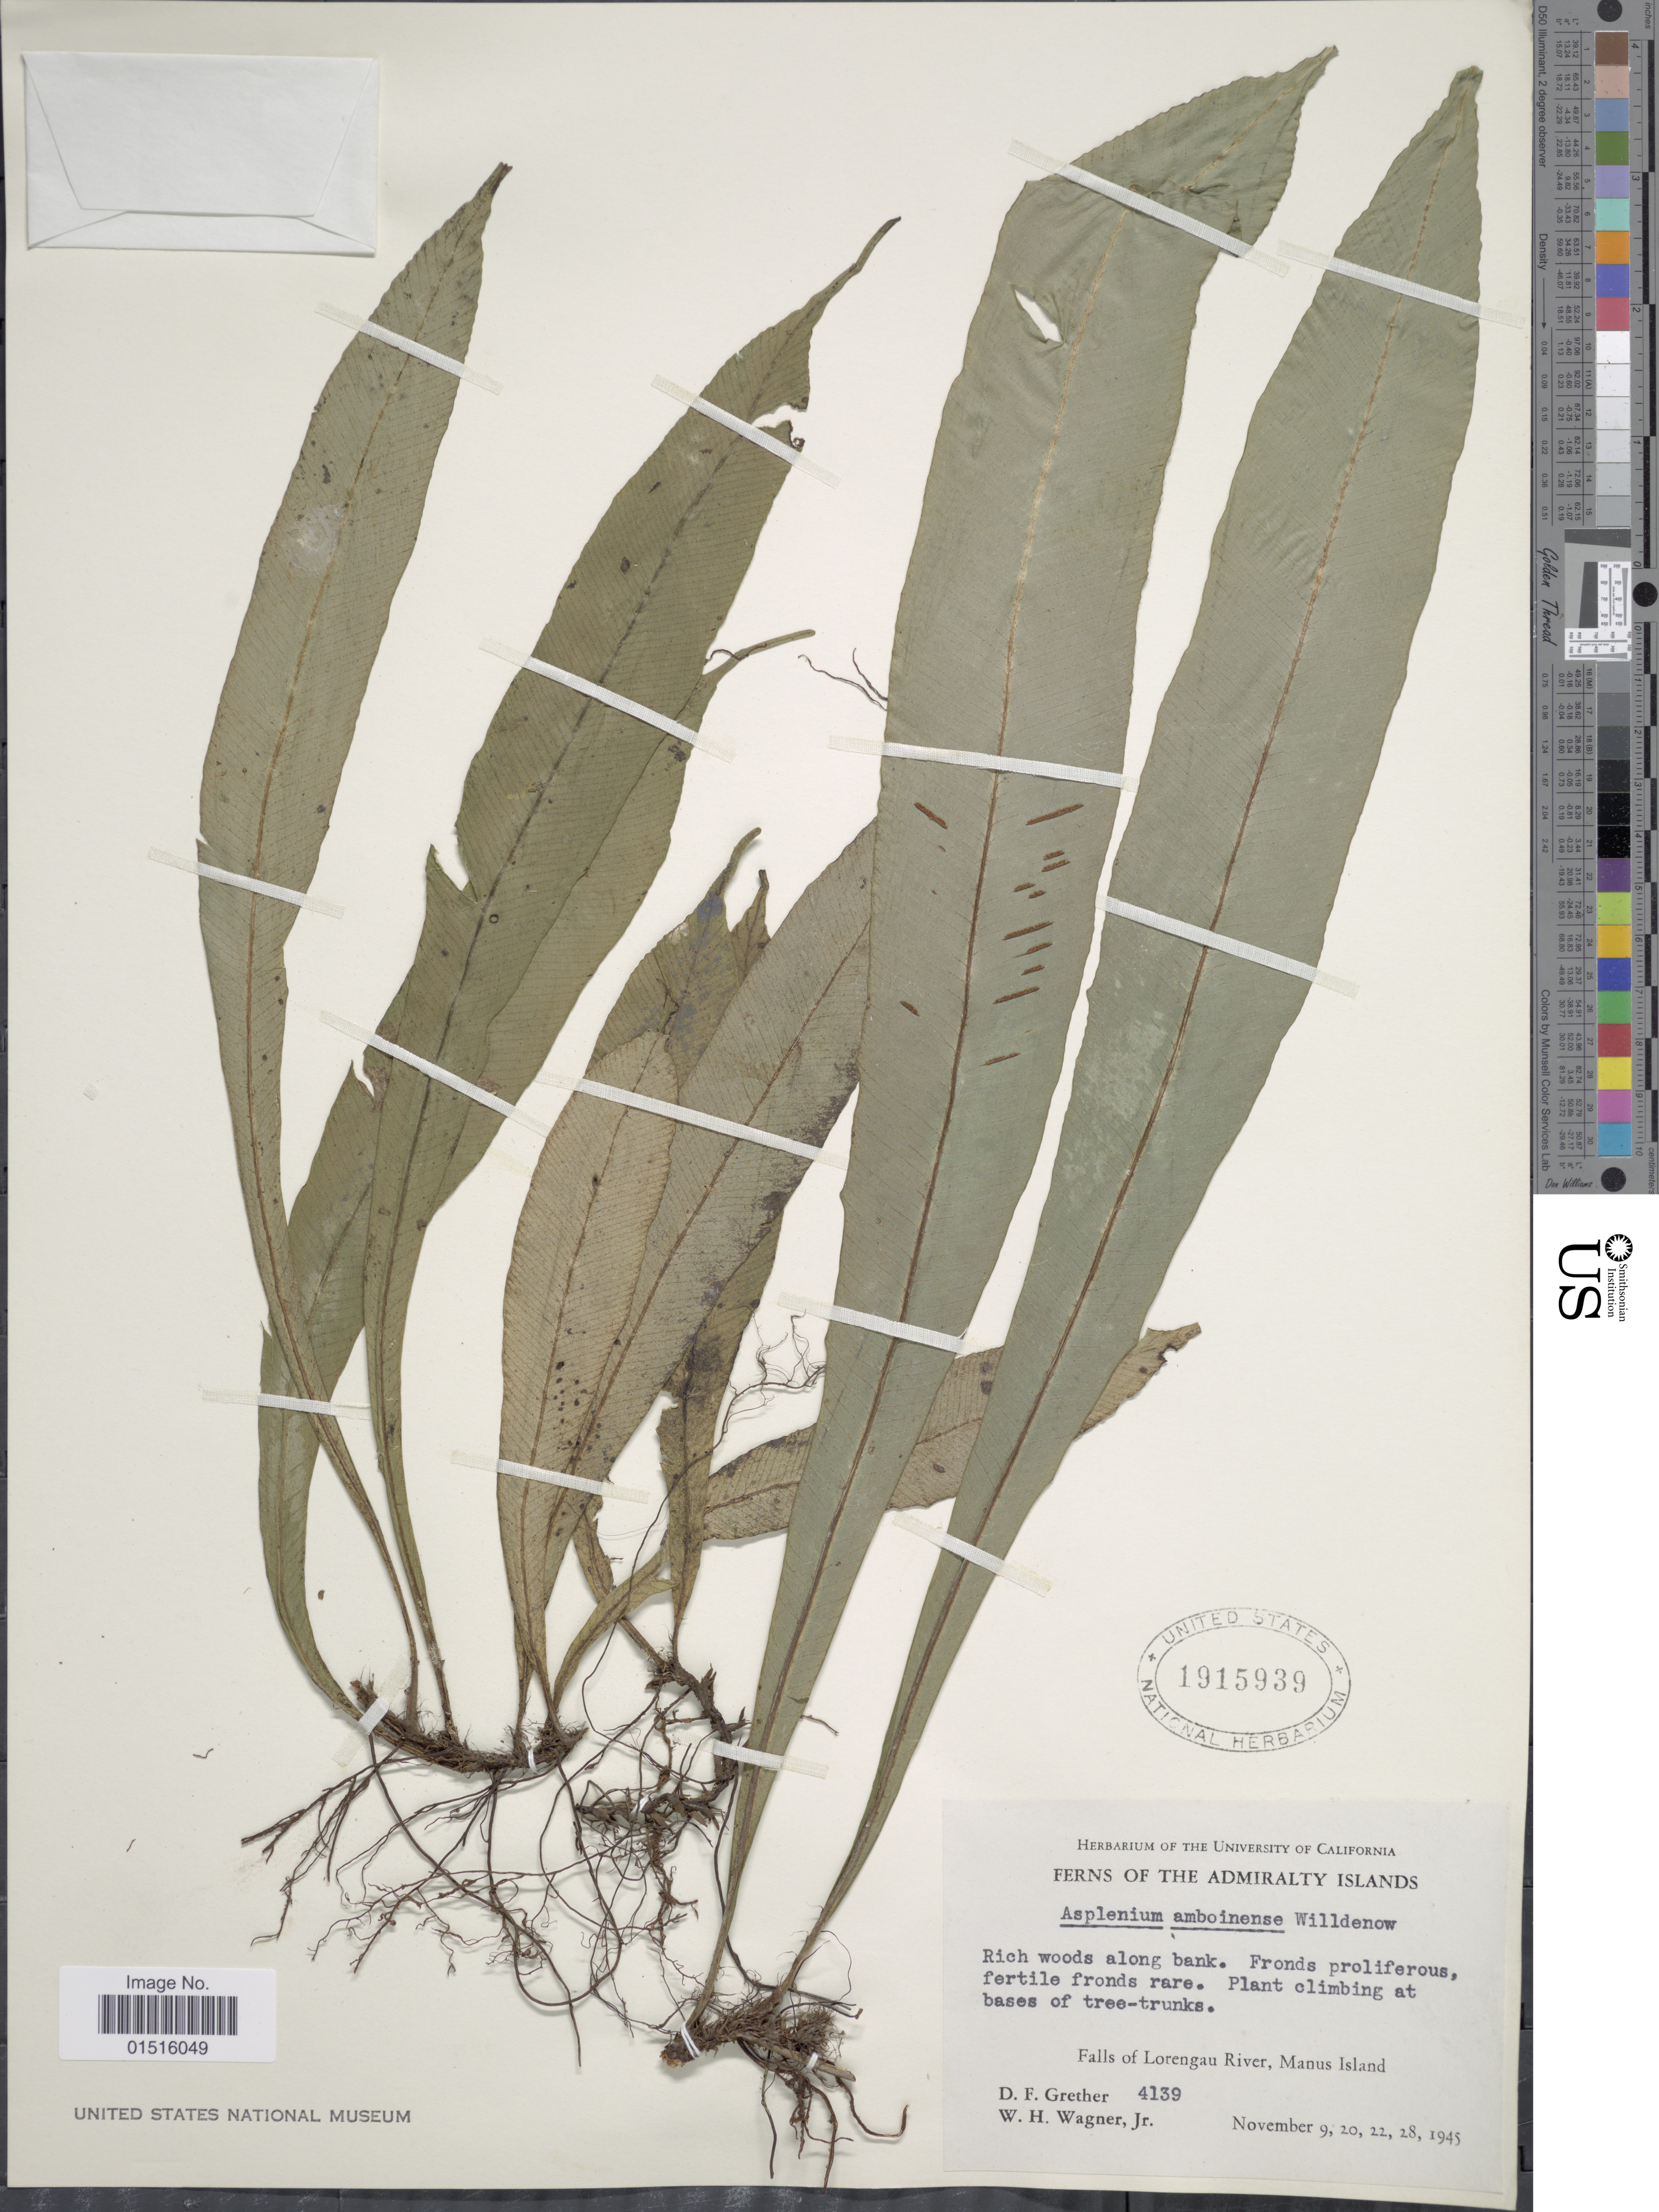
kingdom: Plantae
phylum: Tracheophyta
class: Polypodiopsida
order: Polypodiales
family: Aspleniaceae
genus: Asplenium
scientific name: Asplenium amboinense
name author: Willd.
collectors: D. F. Grether & W. H. Wagner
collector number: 4139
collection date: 1945-11-09/1945-11-28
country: Papua New Guinea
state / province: Manus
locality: Admirality Islands, falls of Lorengau River, Manus Island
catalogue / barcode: US 1915939